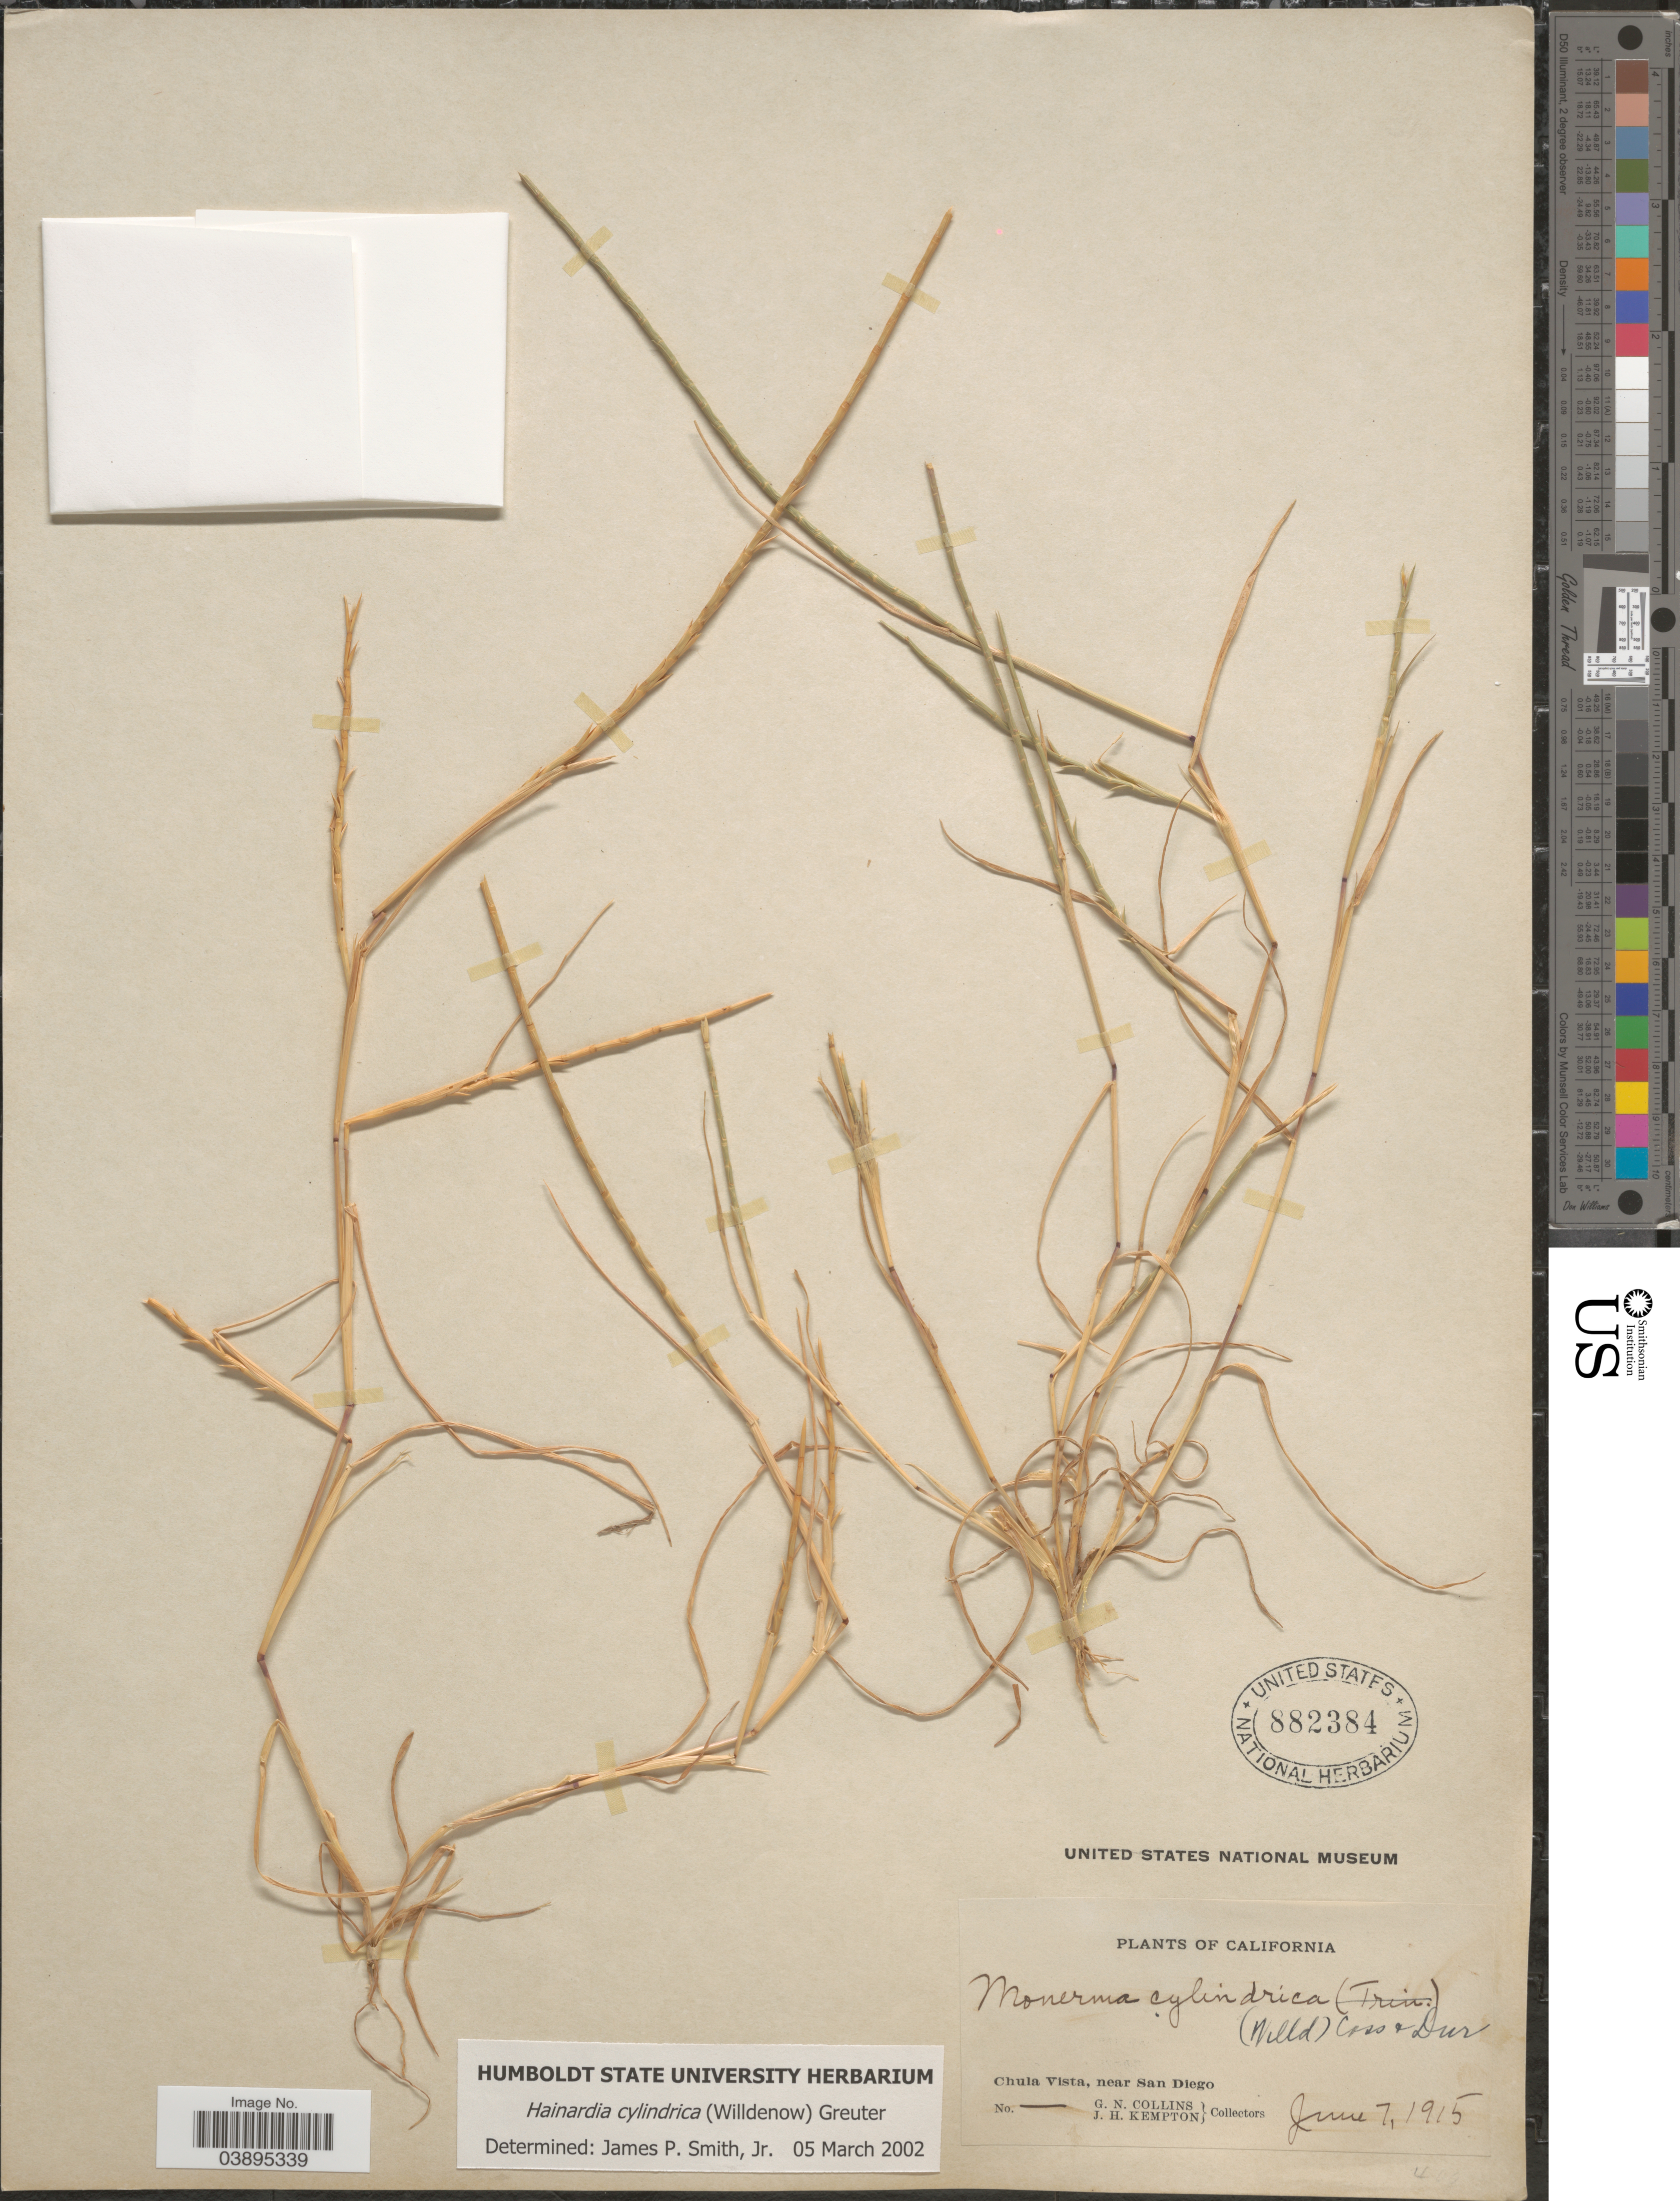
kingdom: Plantae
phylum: Tracheophyta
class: Liliopsida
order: Poales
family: Poaceae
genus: Hainardia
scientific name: Hainardia cylindrica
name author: (Willd.) Greuter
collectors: G. Collins & J. H. Kempton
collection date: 1915-06-07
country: United States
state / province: California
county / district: San Diego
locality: Chula Vista, near San Diego.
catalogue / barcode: US 882384